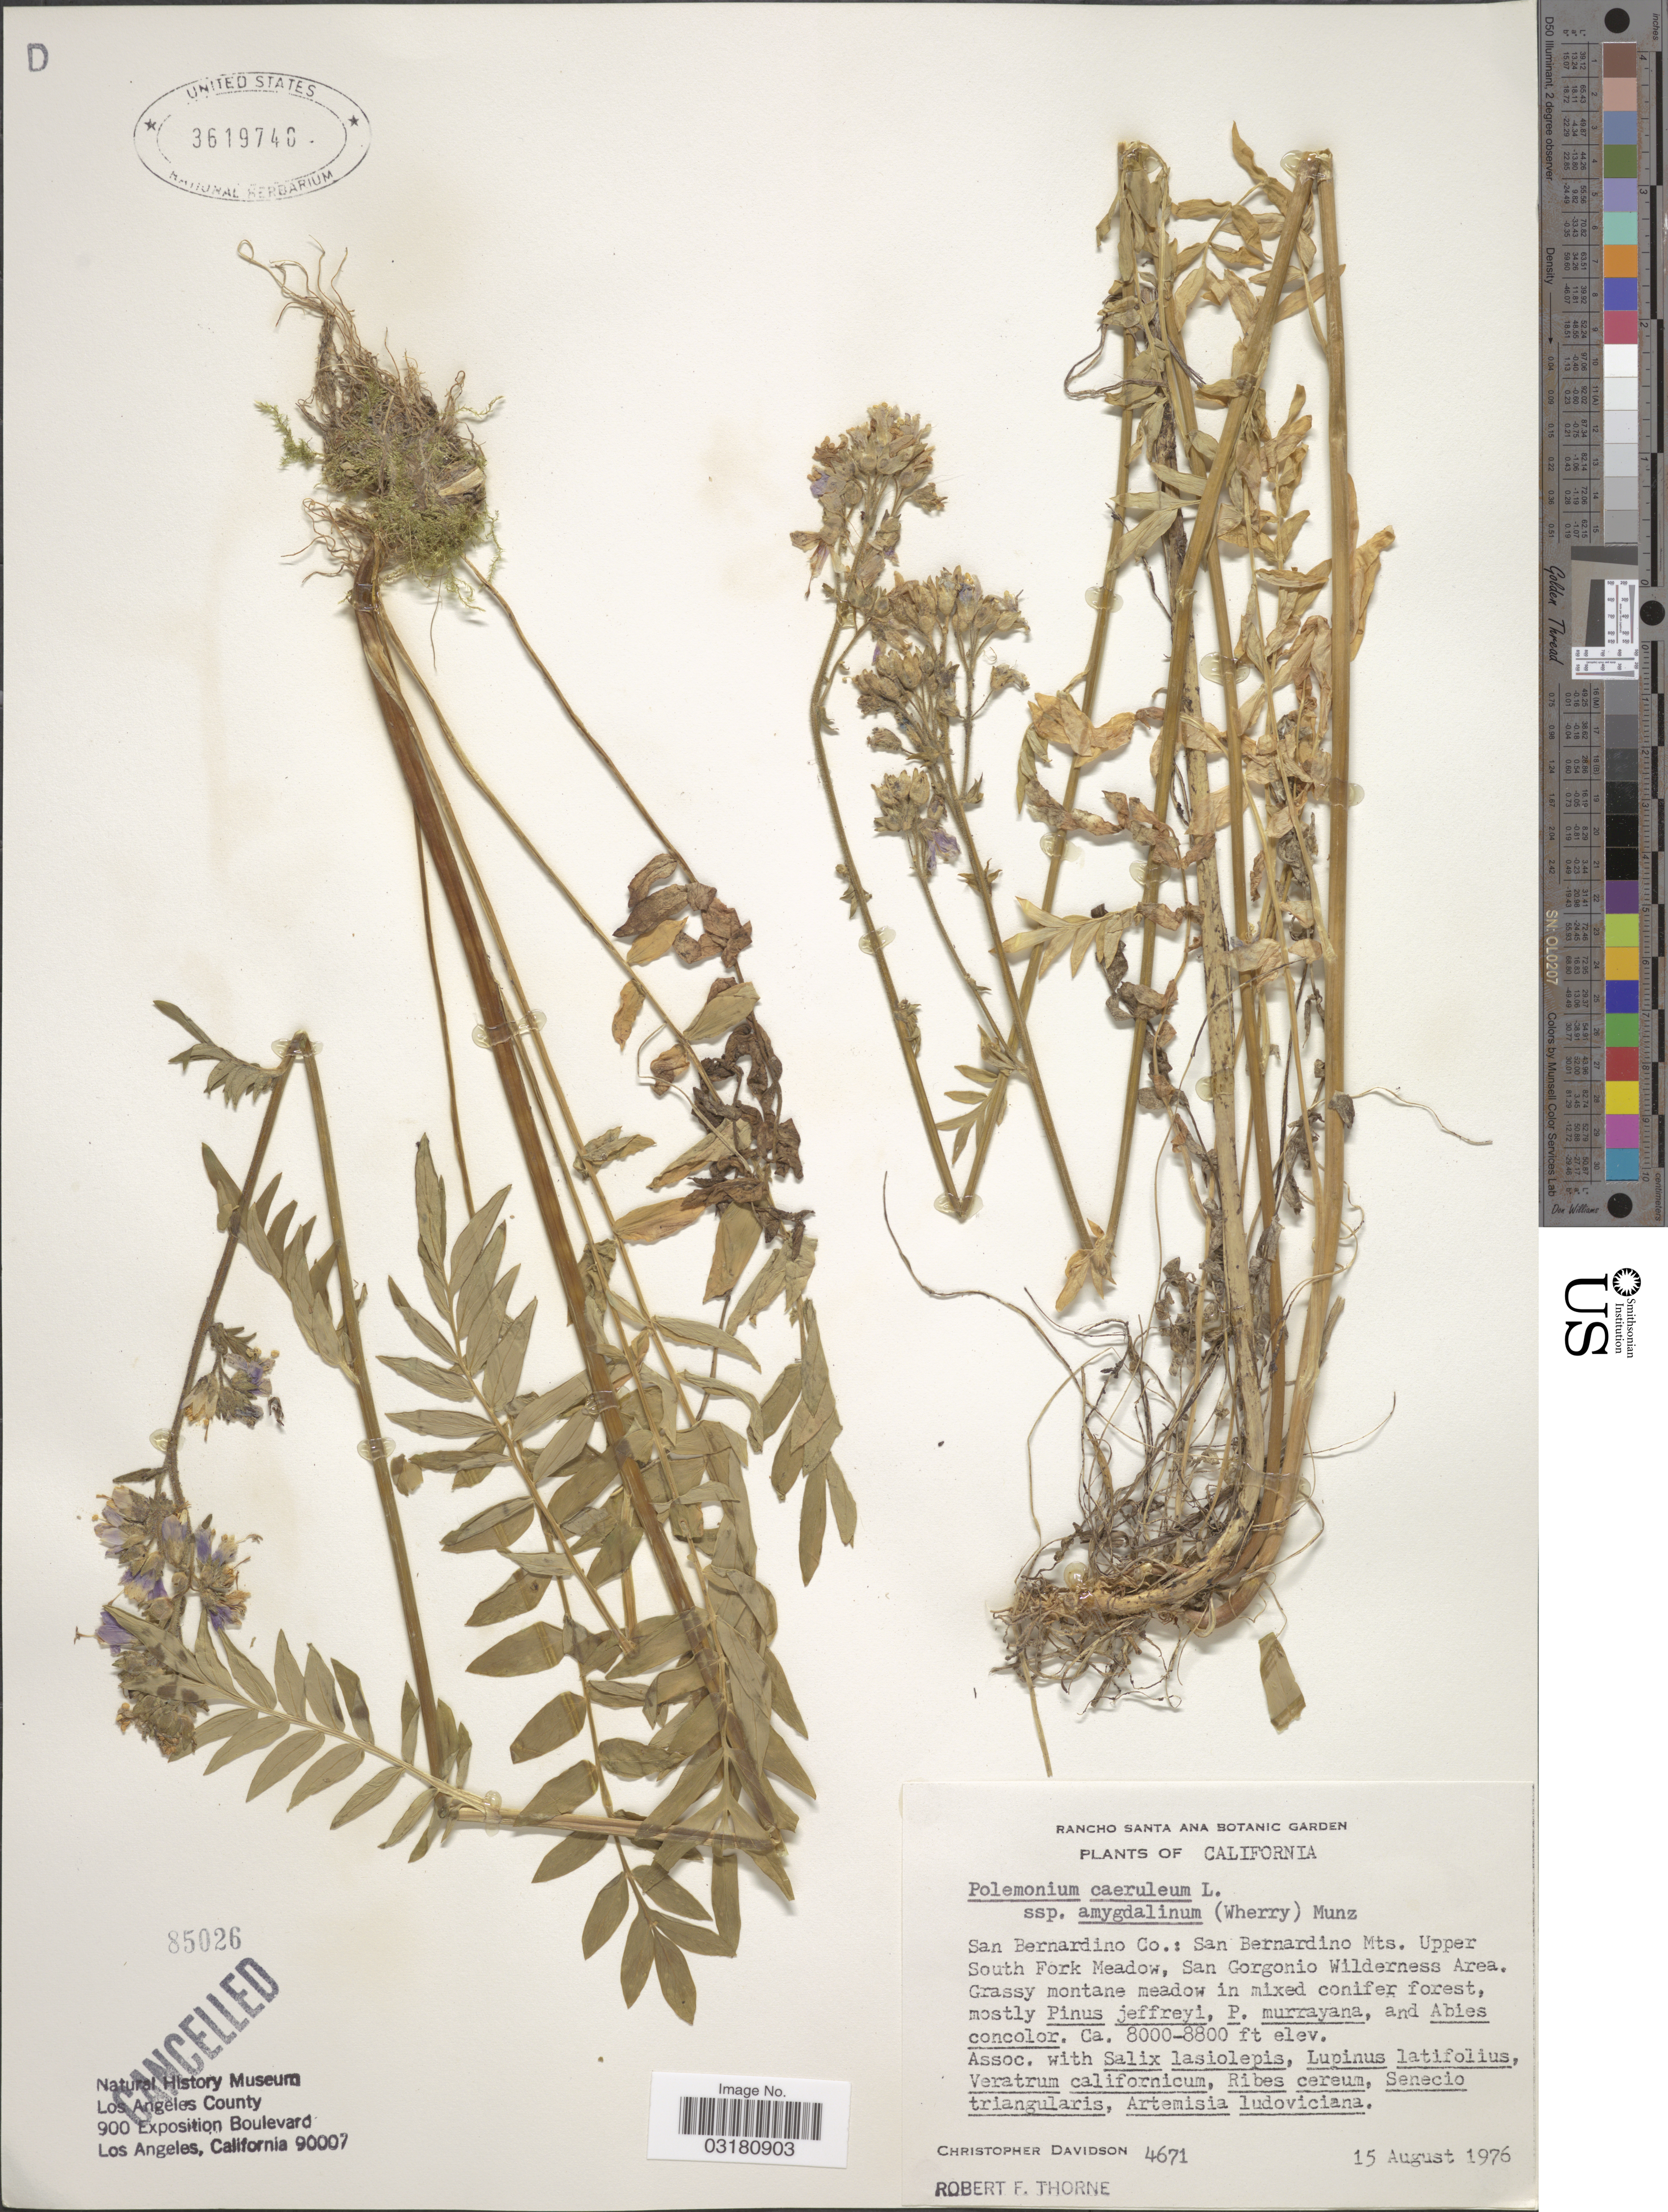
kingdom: Plantae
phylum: Tracheophyta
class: Magnoliopsida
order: Ericales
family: Polemoniaceae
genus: Polemonium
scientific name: Polemonium caeruleum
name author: L.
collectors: C. Davidson & R. F. Thorne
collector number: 4671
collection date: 1976-08-15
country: United States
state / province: California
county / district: San Bernardino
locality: San Bernardino Co.: San Bernardino Mts. Upper South Fork Meadow, San Gorgonio Wilderness Area.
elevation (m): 2438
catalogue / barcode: US 3619740